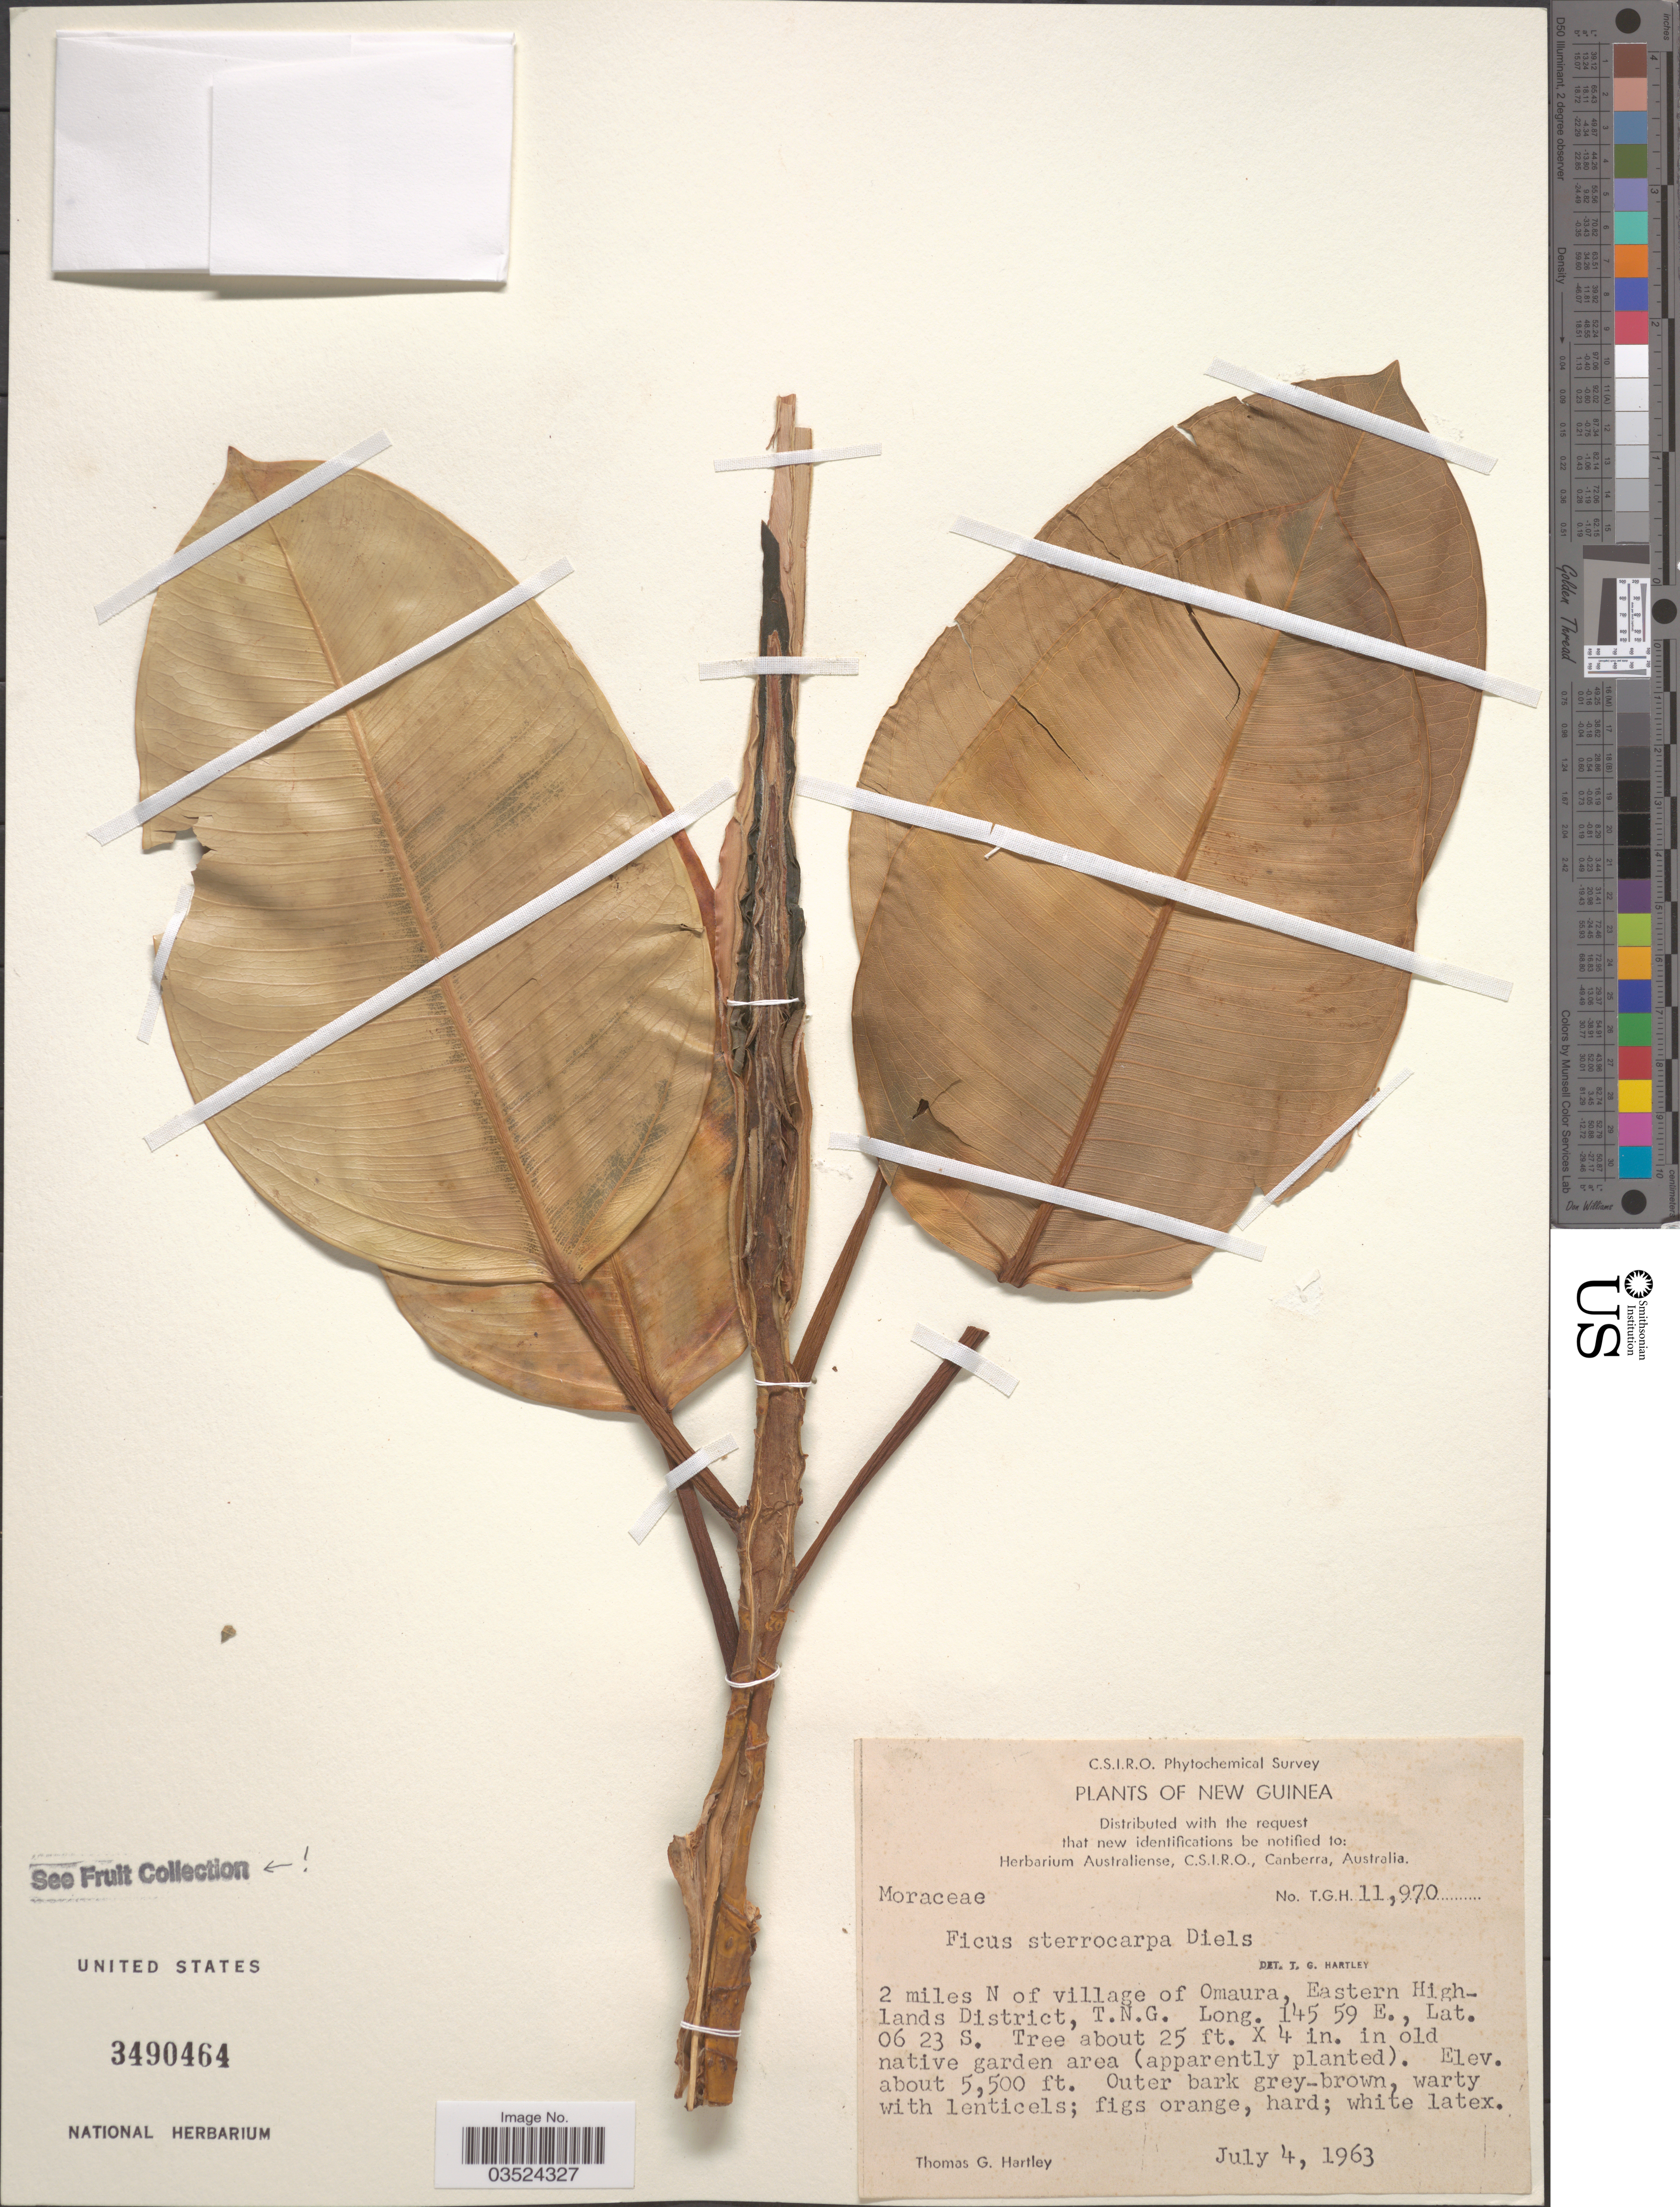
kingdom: Plantae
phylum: Tracheophyta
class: Magnoliopsida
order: Rosales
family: Moraceae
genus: Ficus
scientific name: Ficus sterrocarpa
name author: Diels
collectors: T. G. Hartley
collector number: TGH 11970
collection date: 1963-07-04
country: Papua New Guinea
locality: New Guinea. 2 miles N of village of Omaura, Eastern Highlands District, T.N.G.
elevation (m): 1676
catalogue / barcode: US 3490464